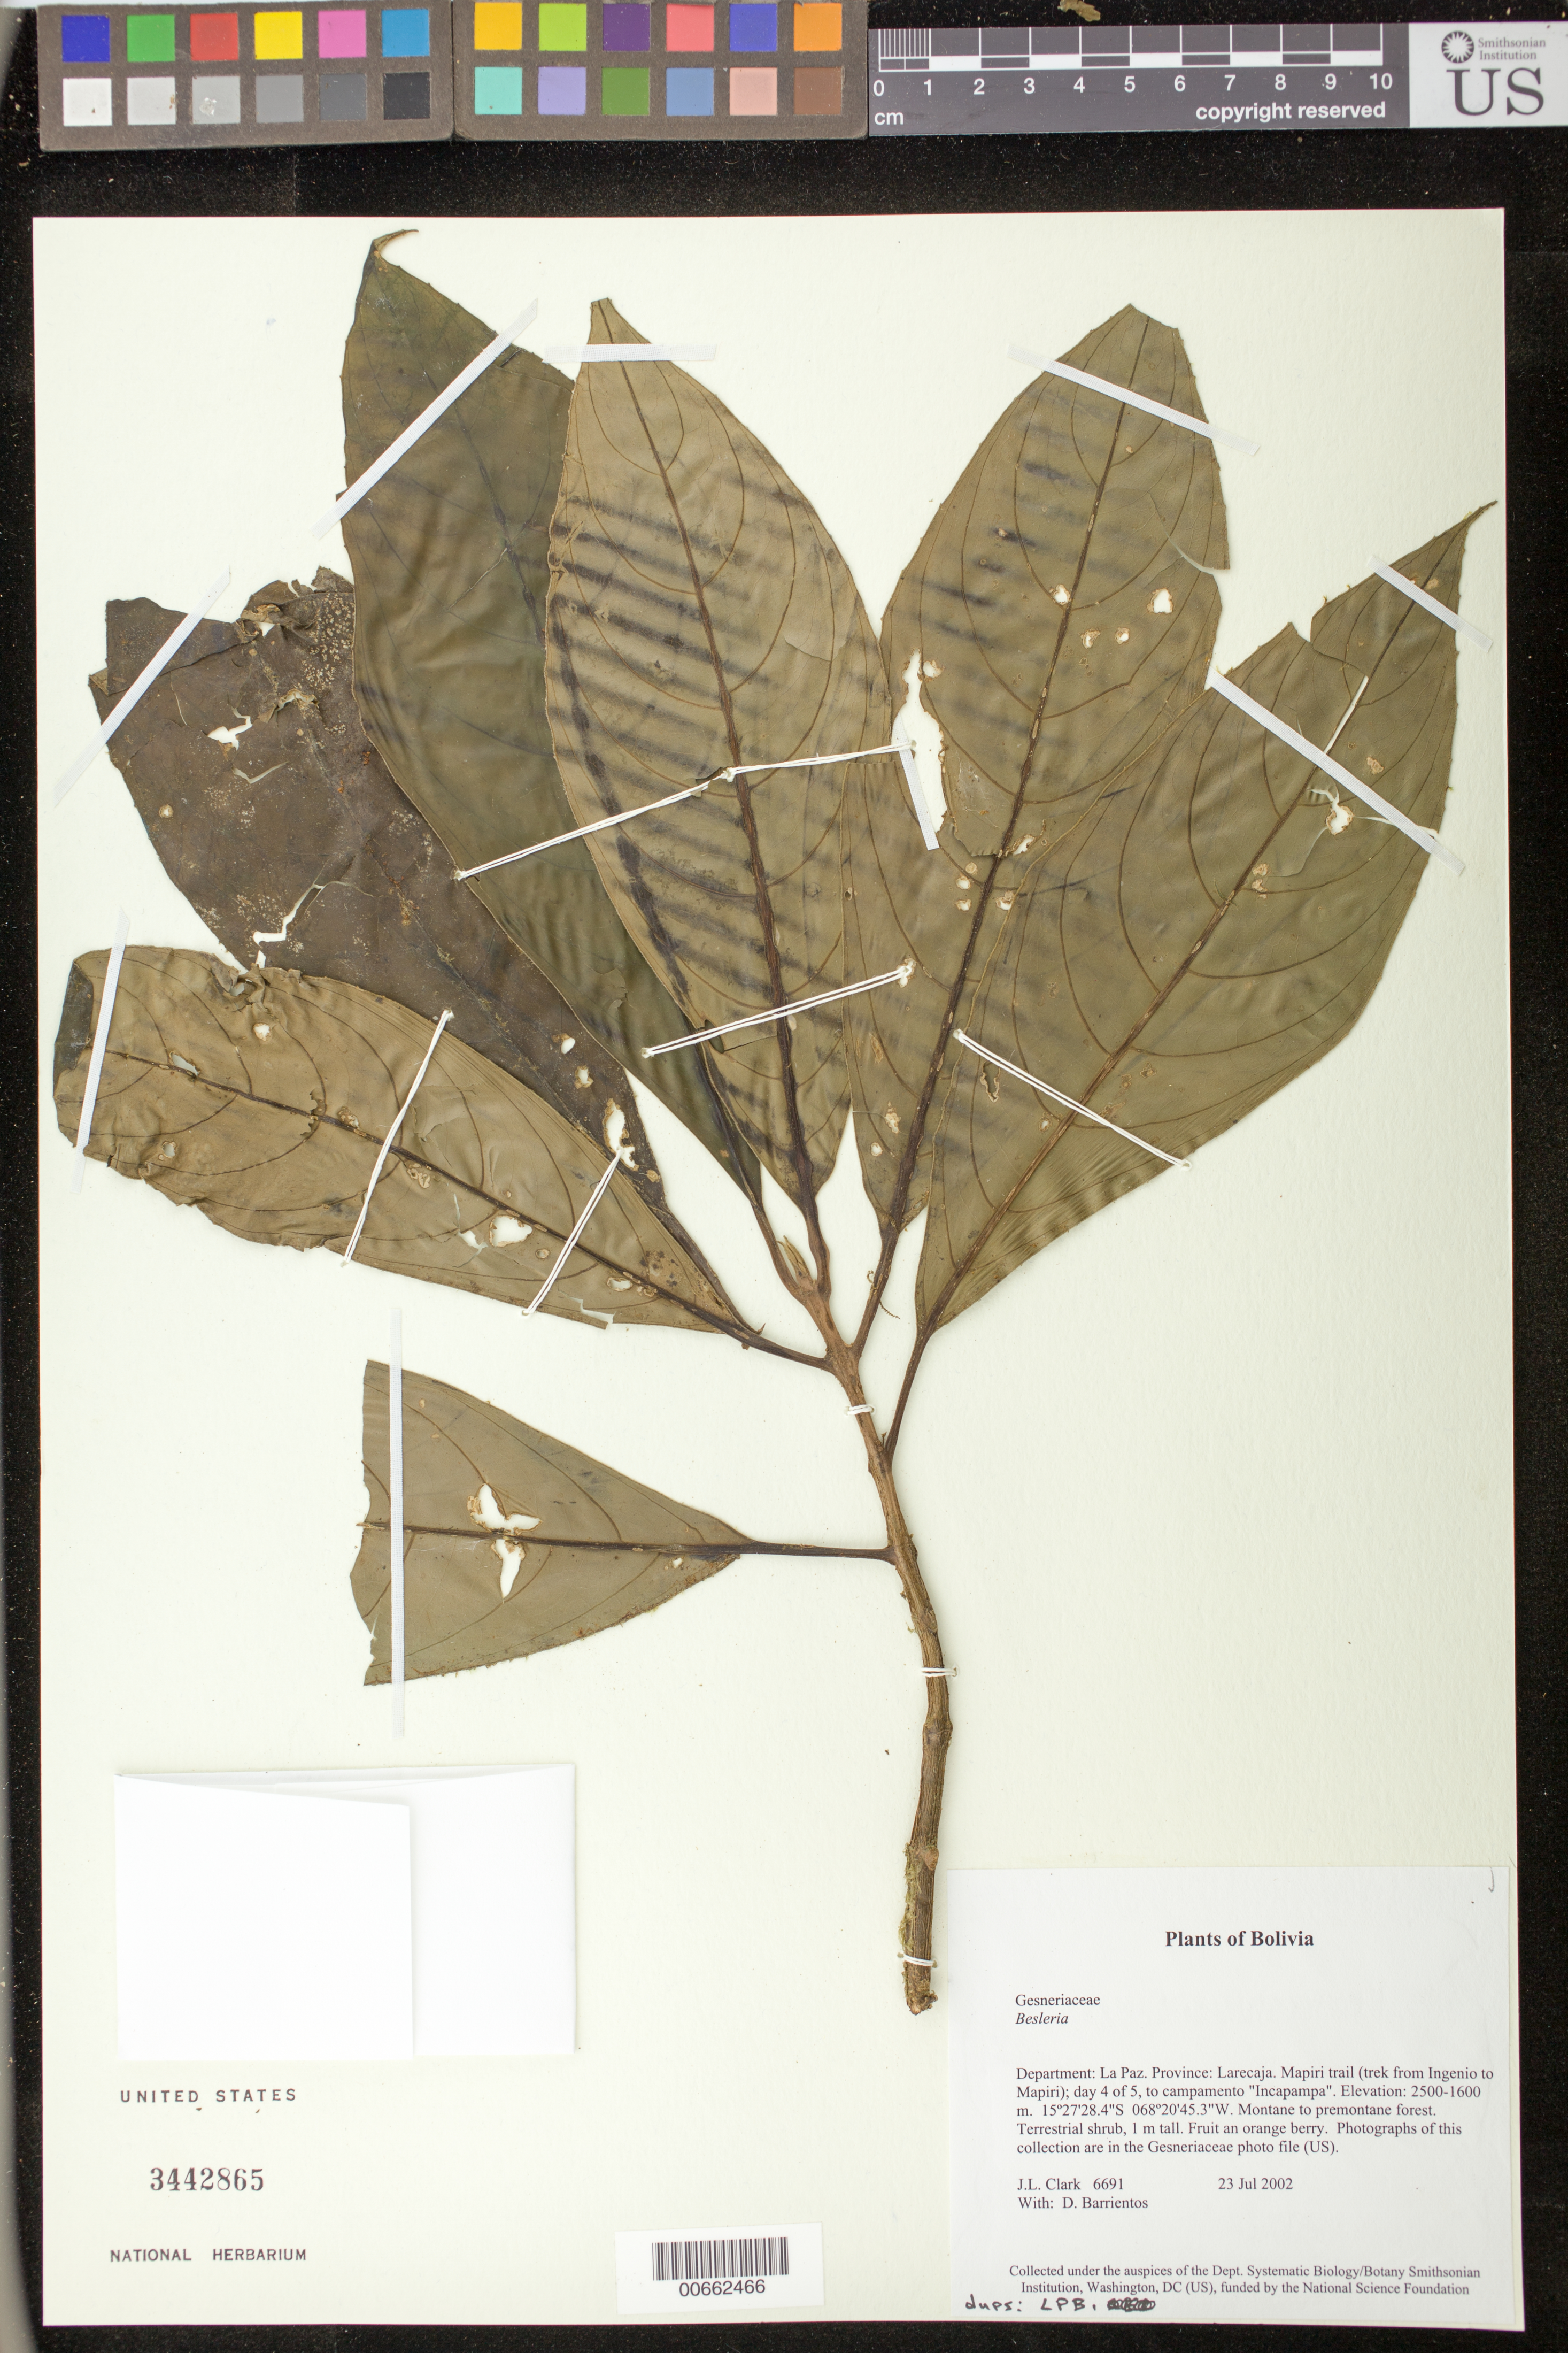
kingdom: Plantae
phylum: Tracheophyta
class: Magnoliopsida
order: Lamiales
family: Gesneriaceae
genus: Besleria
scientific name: Besleria sp.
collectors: J. L. Clark & D. Barrientos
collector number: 6691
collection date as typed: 23 Jul 2002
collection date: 2002-07-23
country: Bolivia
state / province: La Paz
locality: Larecaja, Mapiri trail (trek from Ingenio to Mapiri); day 4 of 5, to campamento "Incapampa"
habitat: Montane to premontane forest.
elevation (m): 2500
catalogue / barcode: US 3442865